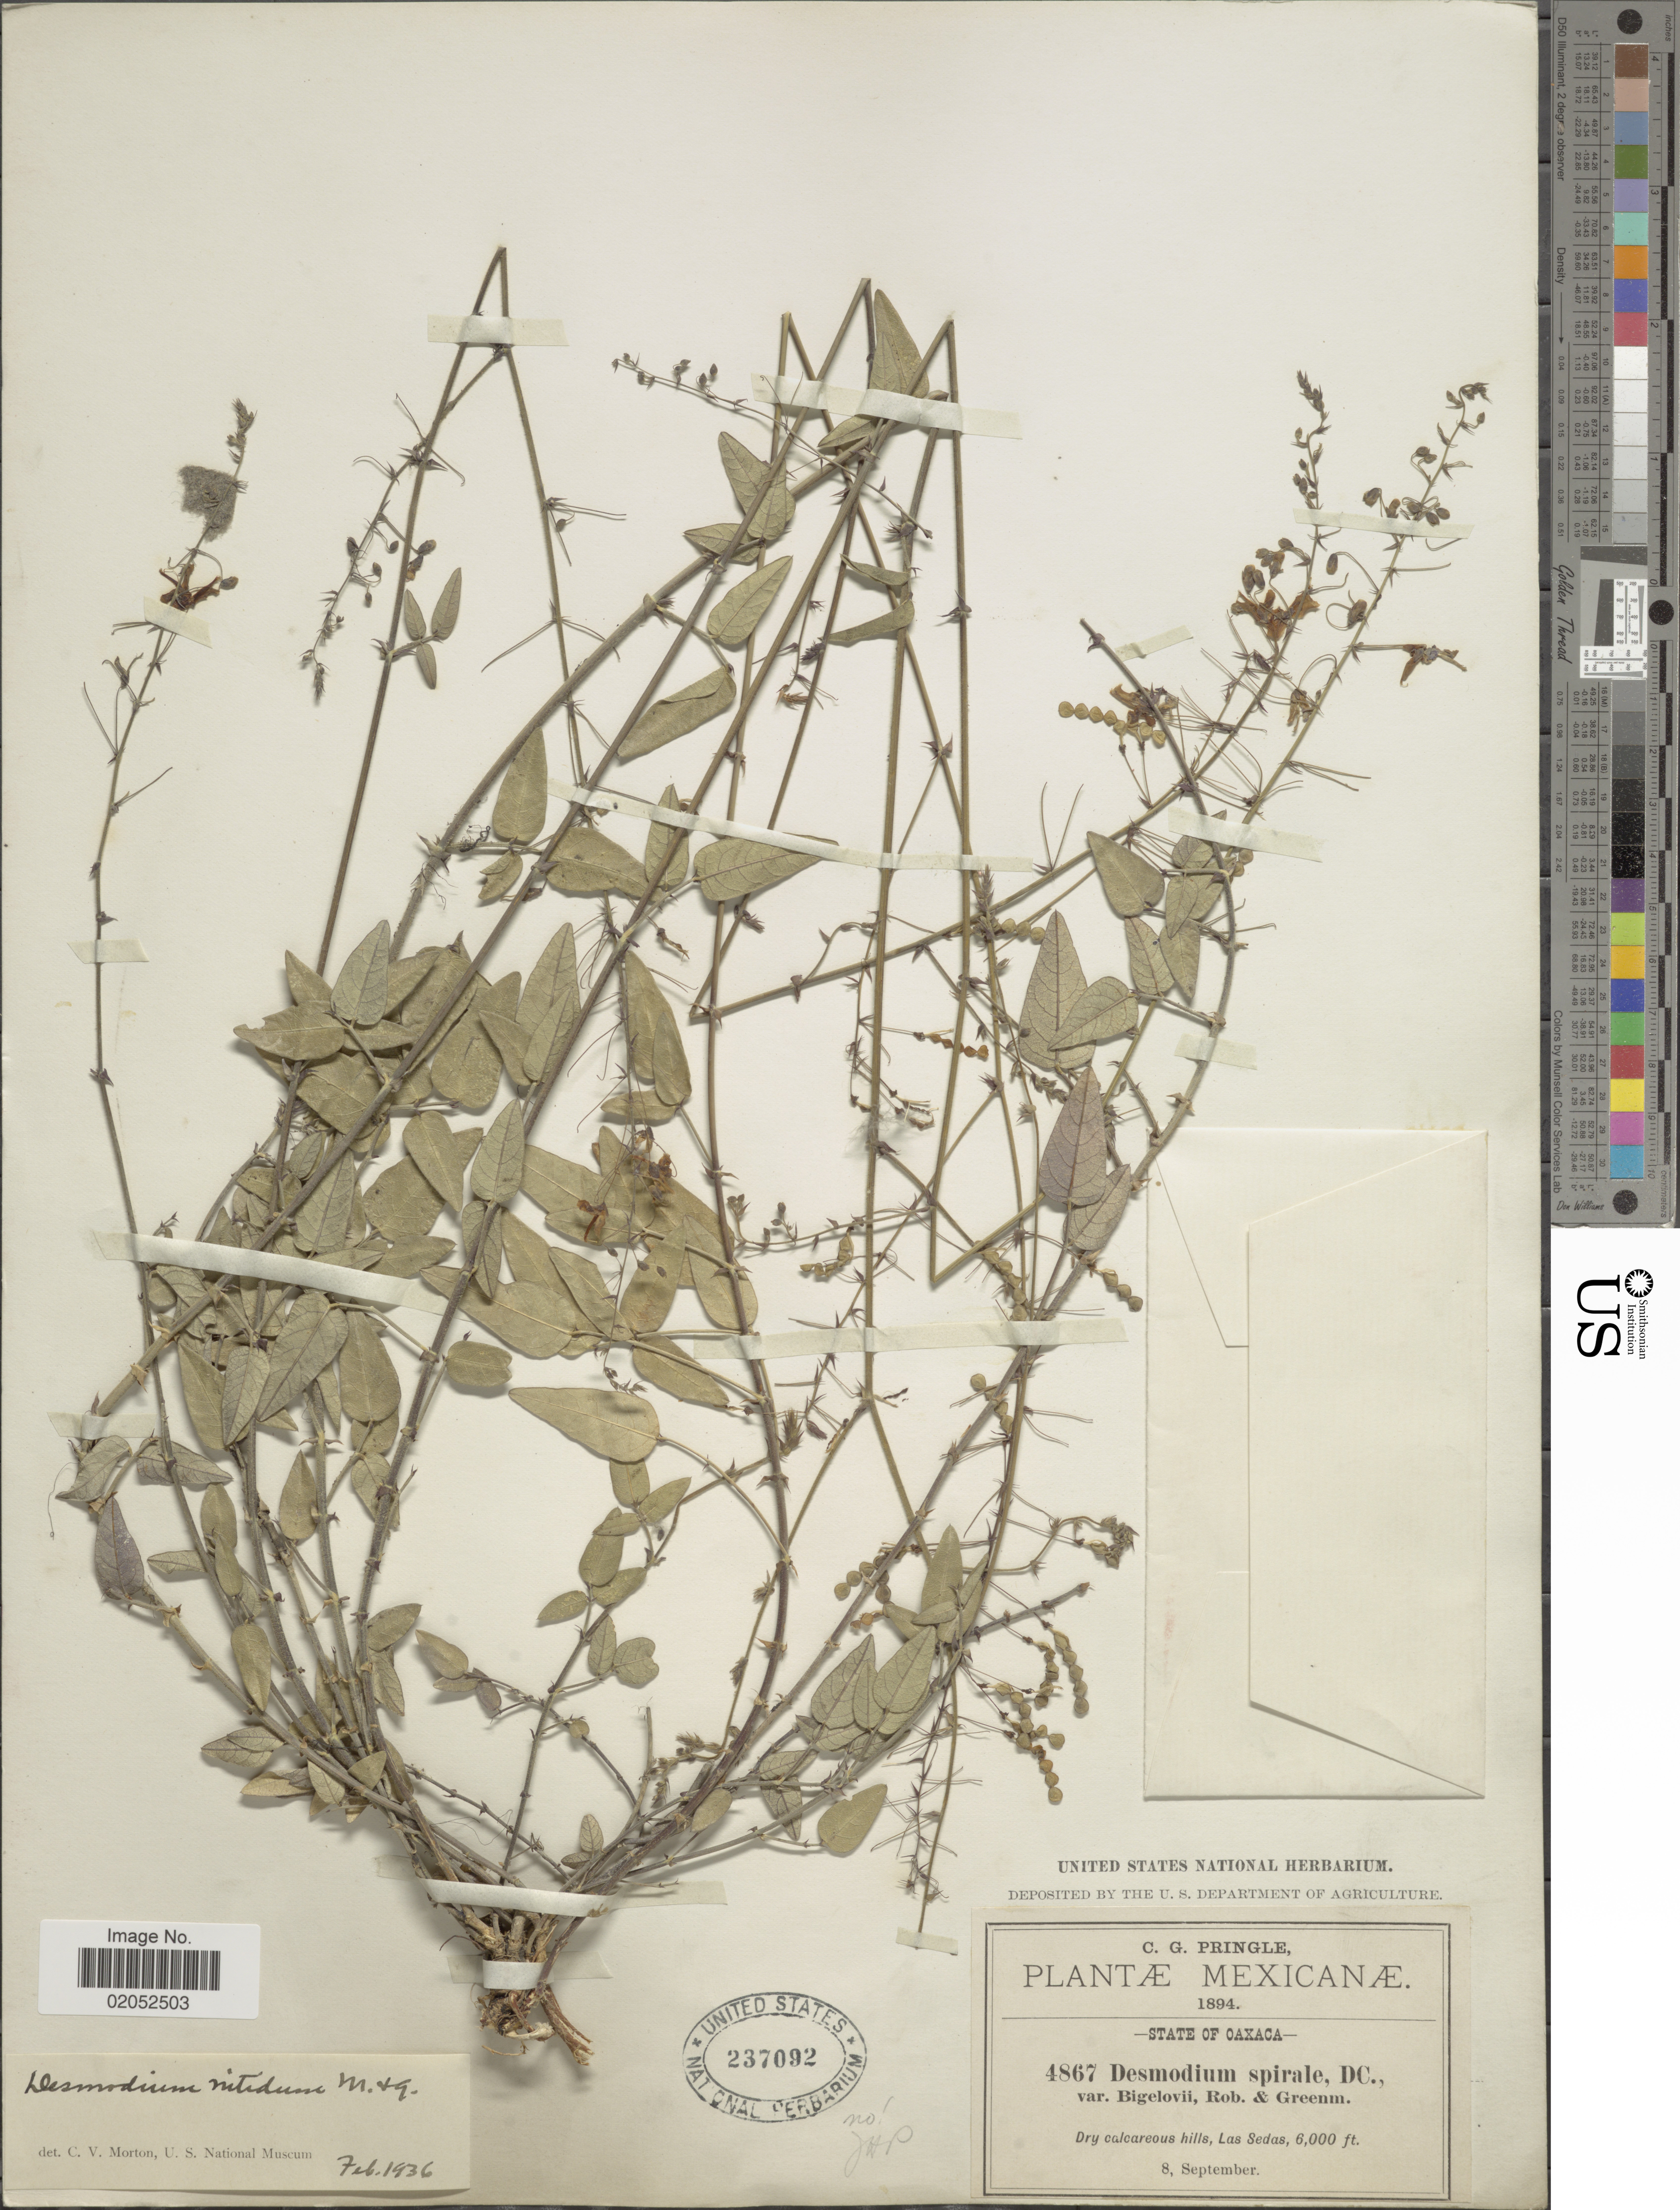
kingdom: Plantae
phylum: Tracheophyta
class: Magnoliopsida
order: Fabales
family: Fabaceae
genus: Desmodium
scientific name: Desmodium nitidum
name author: M. Martens & Galeotti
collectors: C. G. Pringle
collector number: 4867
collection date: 1894-09-08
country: Mexico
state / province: Oaxaca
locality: State of Oaxaca, Dry calcareous hills, Las Sedas.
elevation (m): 1829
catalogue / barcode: US 237092